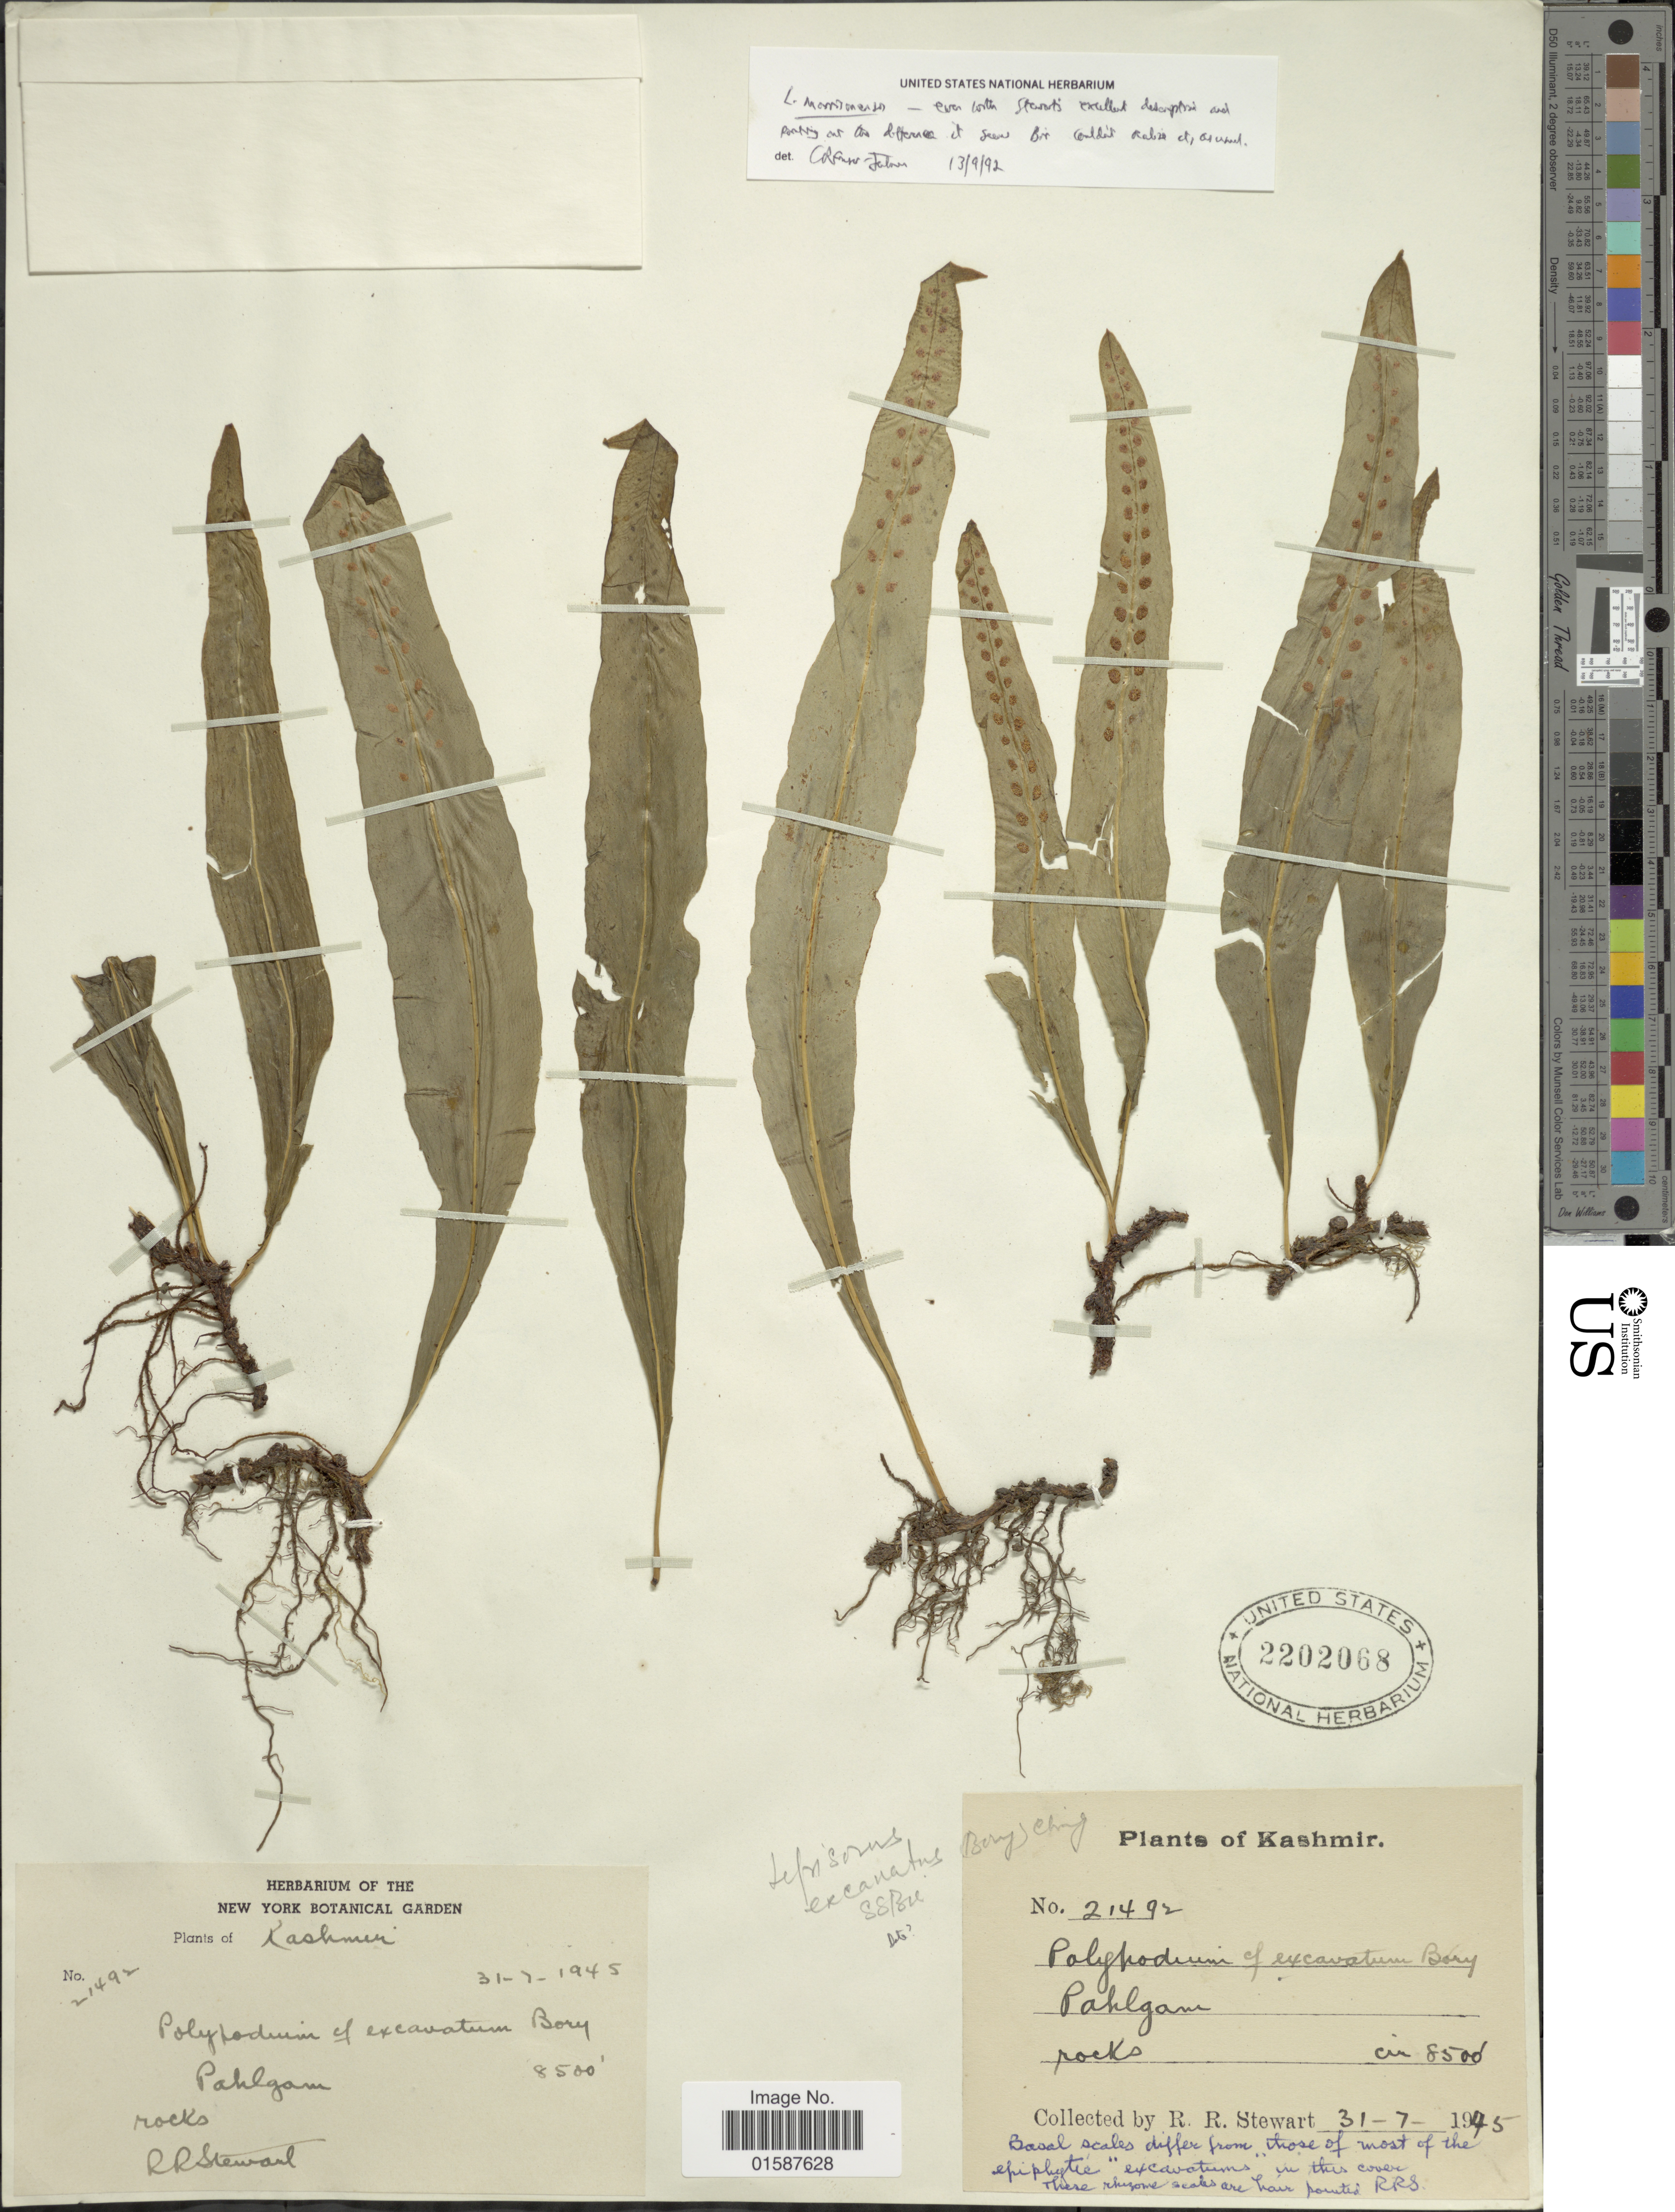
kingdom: Plantae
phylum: Tracheophyta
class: Polypodiopsida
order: Polypodiales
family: Polypodiaceae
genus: Lepisorus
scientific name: Lepisorus excavatus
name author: (Bory ex Willd.) Ching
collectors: R. R. Stewart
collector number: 21492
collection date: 1945-07-31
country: India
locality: Kashmir, Pahlgam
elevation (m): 2591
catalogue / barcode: US 2202068